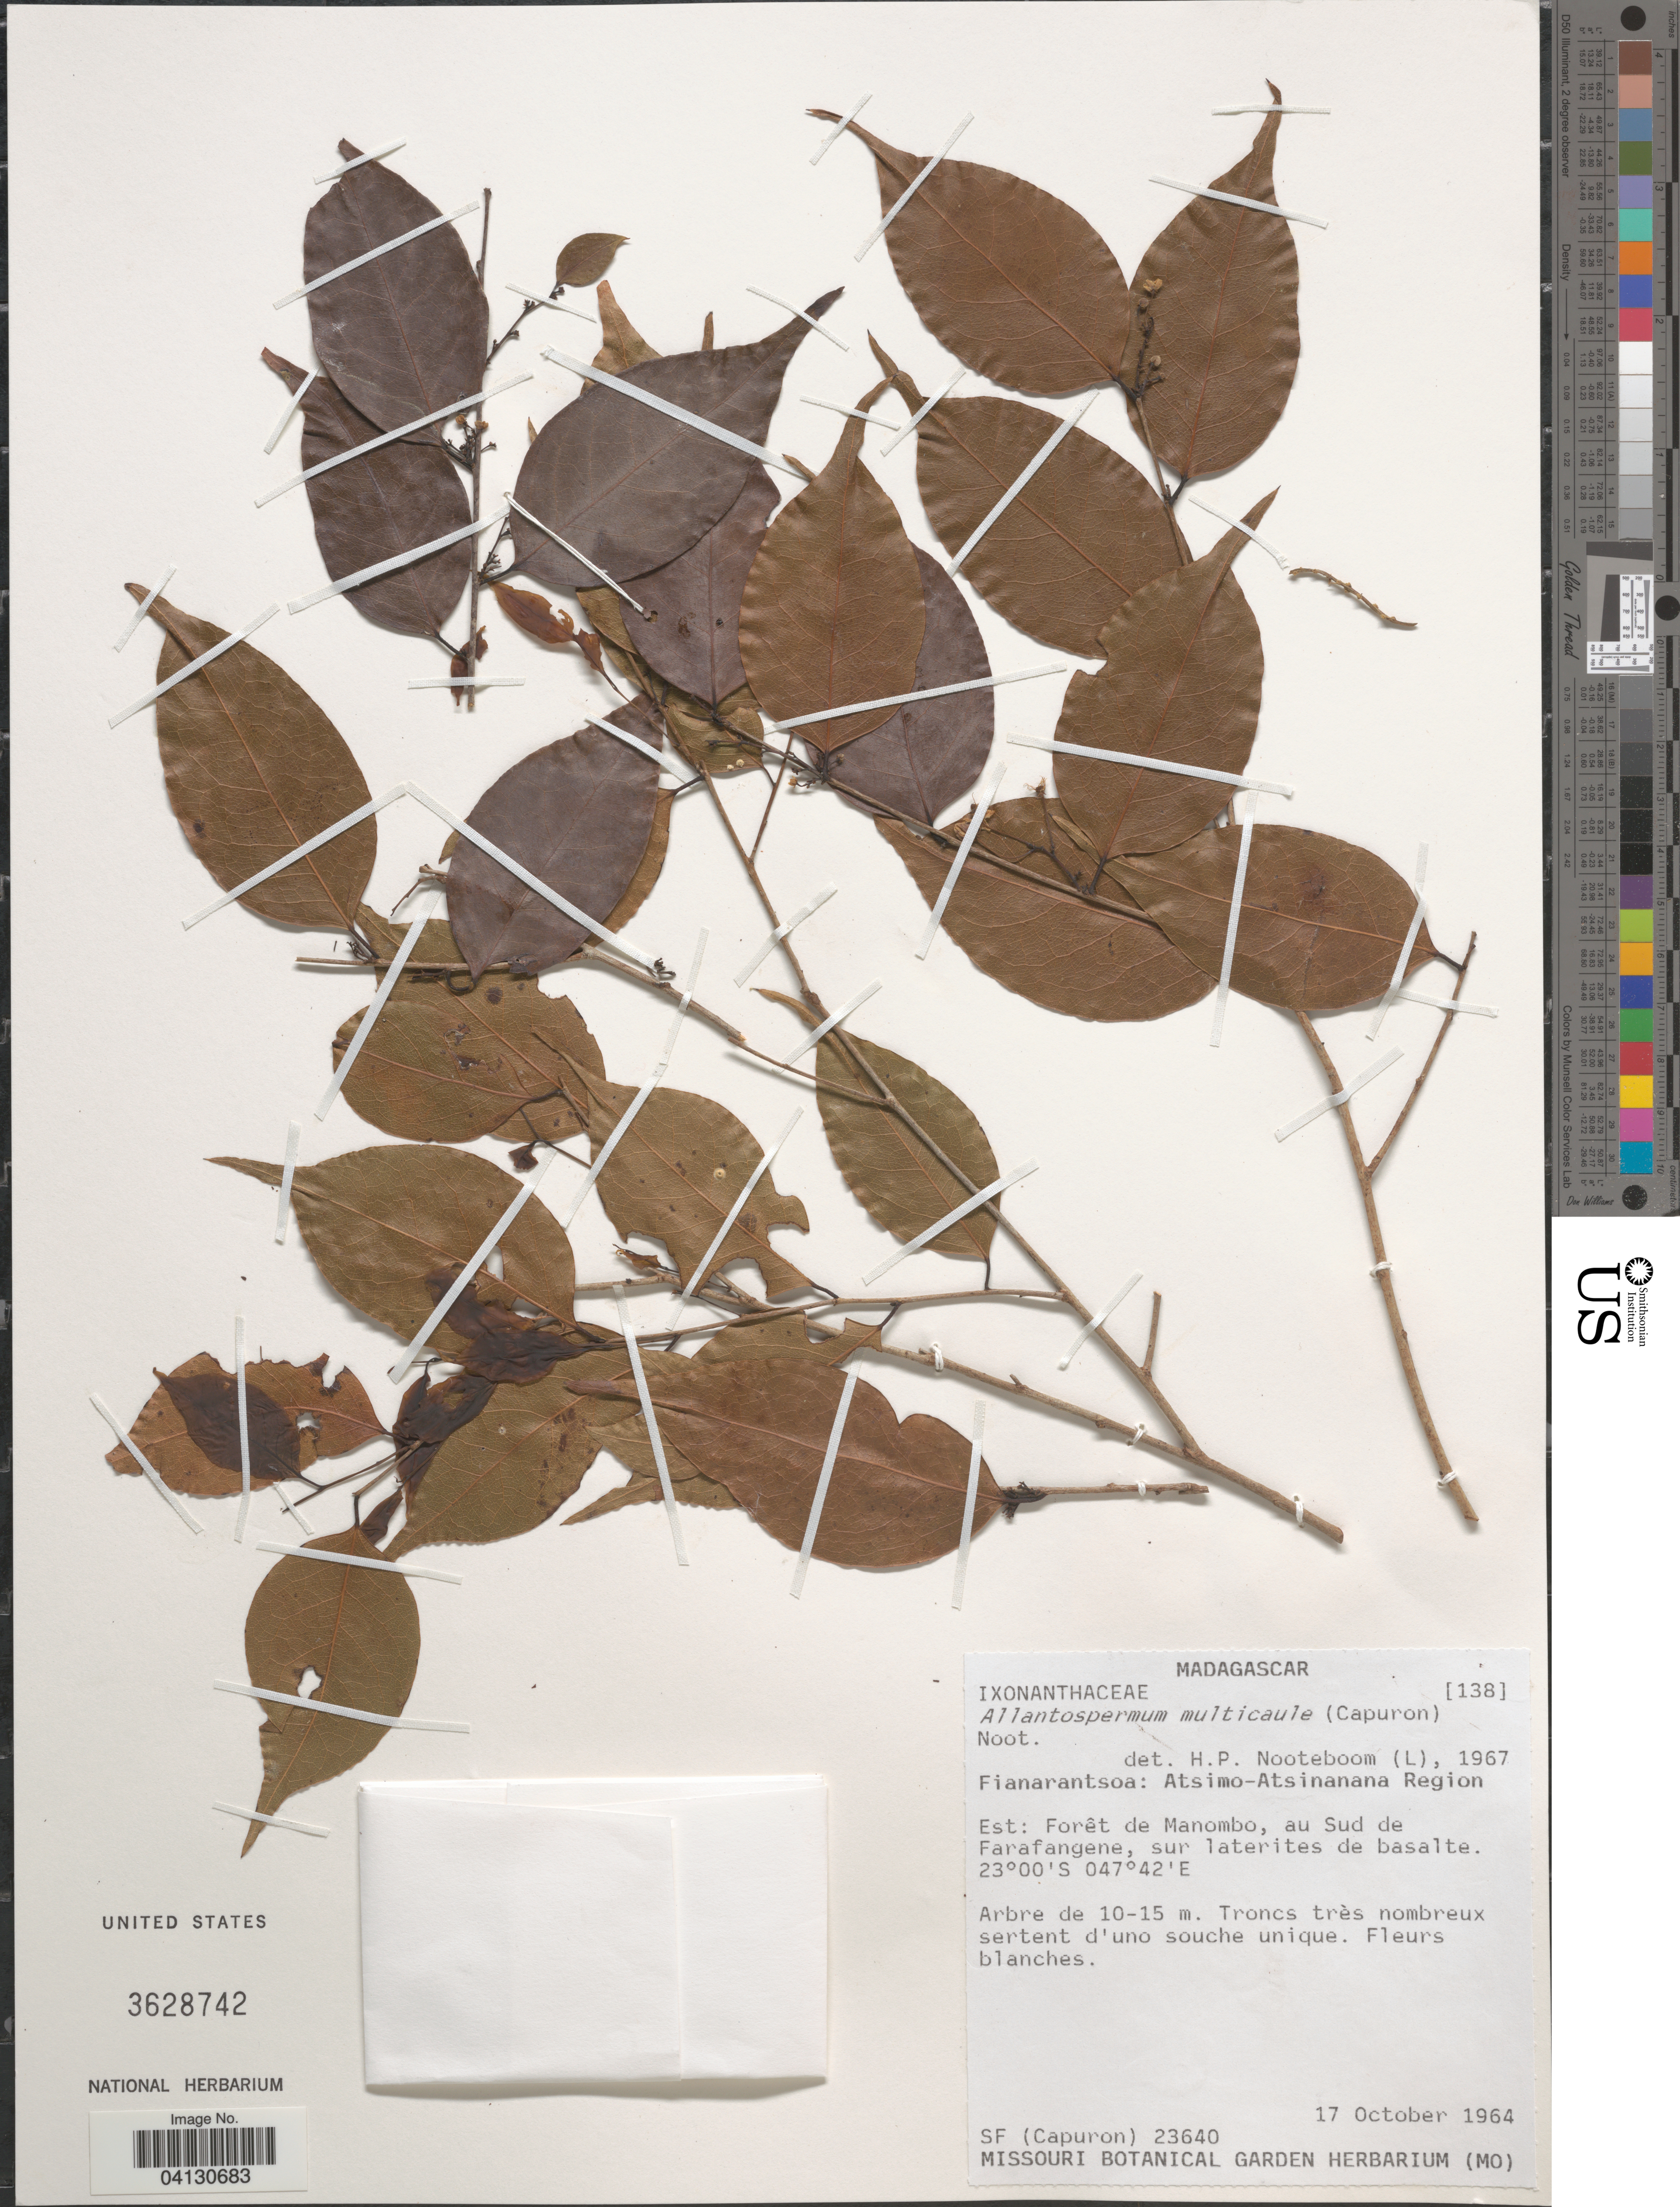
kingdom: Plantae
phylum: Tracheophyta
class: Magnoliopsida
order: Malpighiales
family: Ixonanthaceae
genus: Allantospermum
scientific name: Allantospermum multicaule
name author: (Capuron) Noot.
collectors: S. F.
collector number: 23640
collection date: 1964-10-17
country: Madagascar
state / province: Atsimo-Atsinanana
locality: Atsimo-Atsinanana Region. Est: Forêt de Manombo, au Sud de Farafangana, sur laterites de basalte.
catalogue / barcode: US 3628742